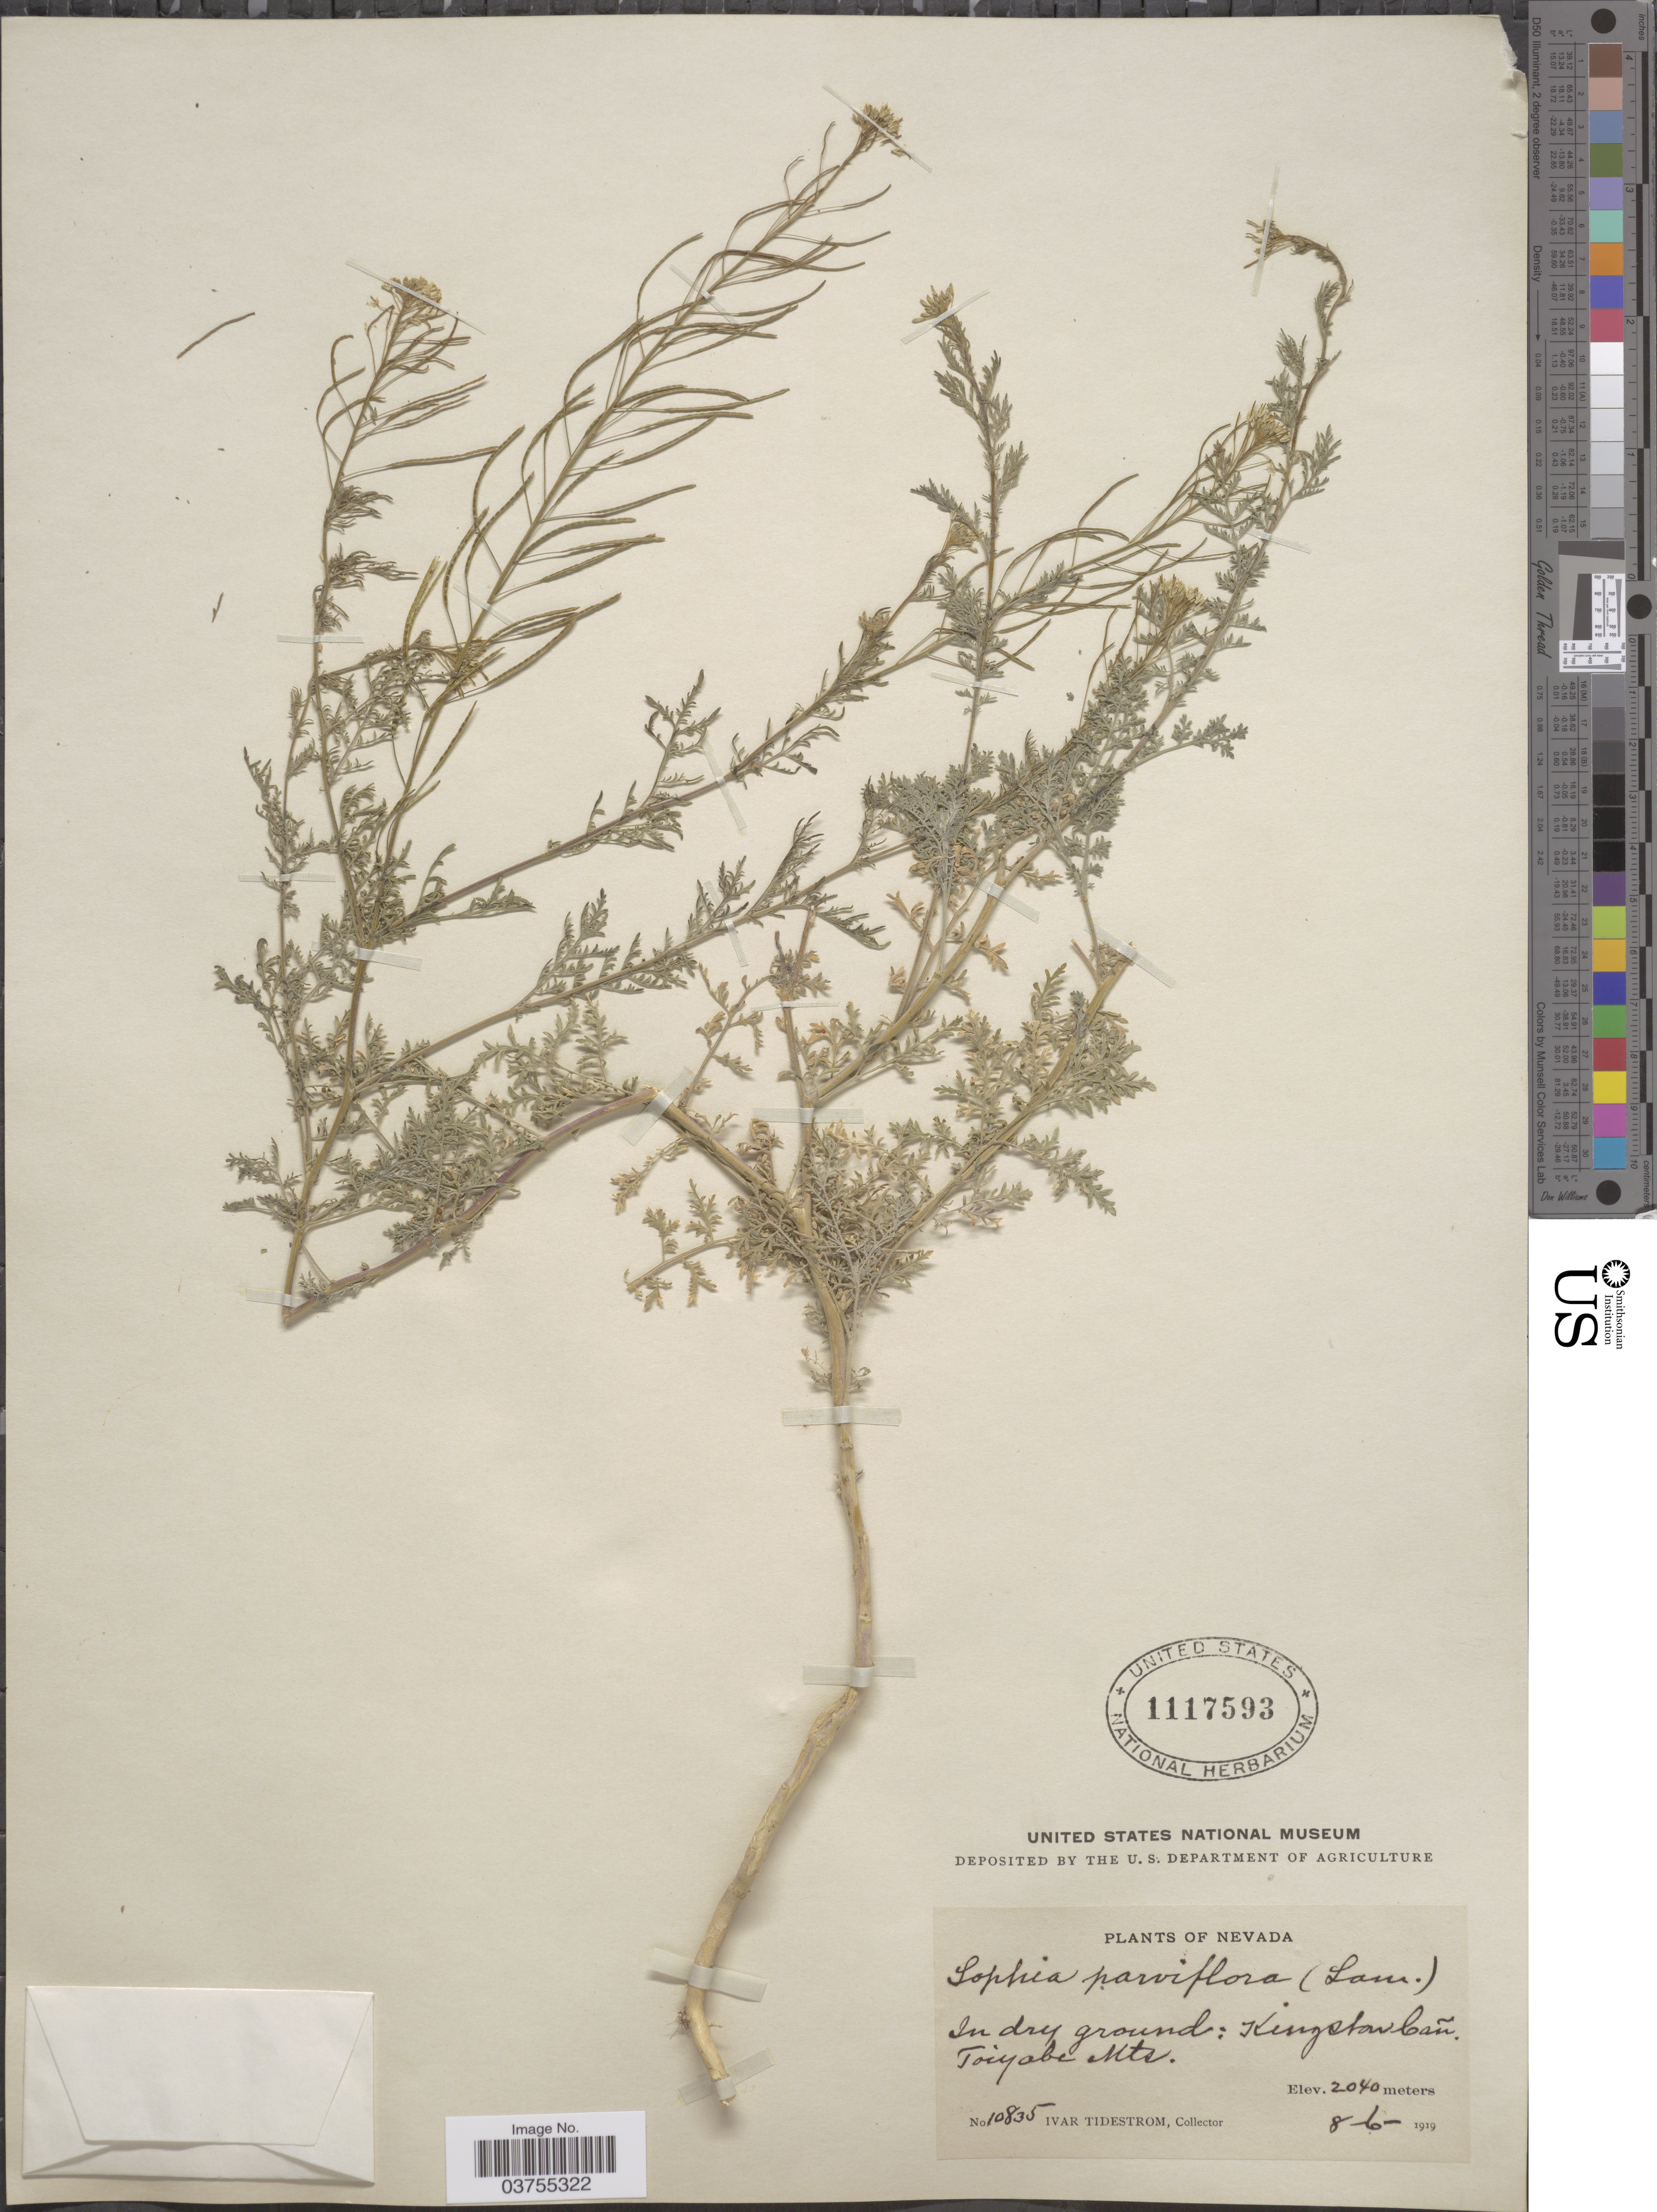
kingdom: Plantae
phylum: Tracheophyta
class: Magnoliopsida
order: Brassicales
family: Brassicaceae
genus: Descurainia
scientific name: Descurainia sophia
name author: (L.) Webb ex Prantl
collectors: I. F. Tidestrom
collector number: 10835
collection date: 1919-08-06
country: United States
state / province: Nevada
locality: Kingston Cañ. Toiyabe Mts.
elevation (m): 2040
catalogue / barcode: US 1117593